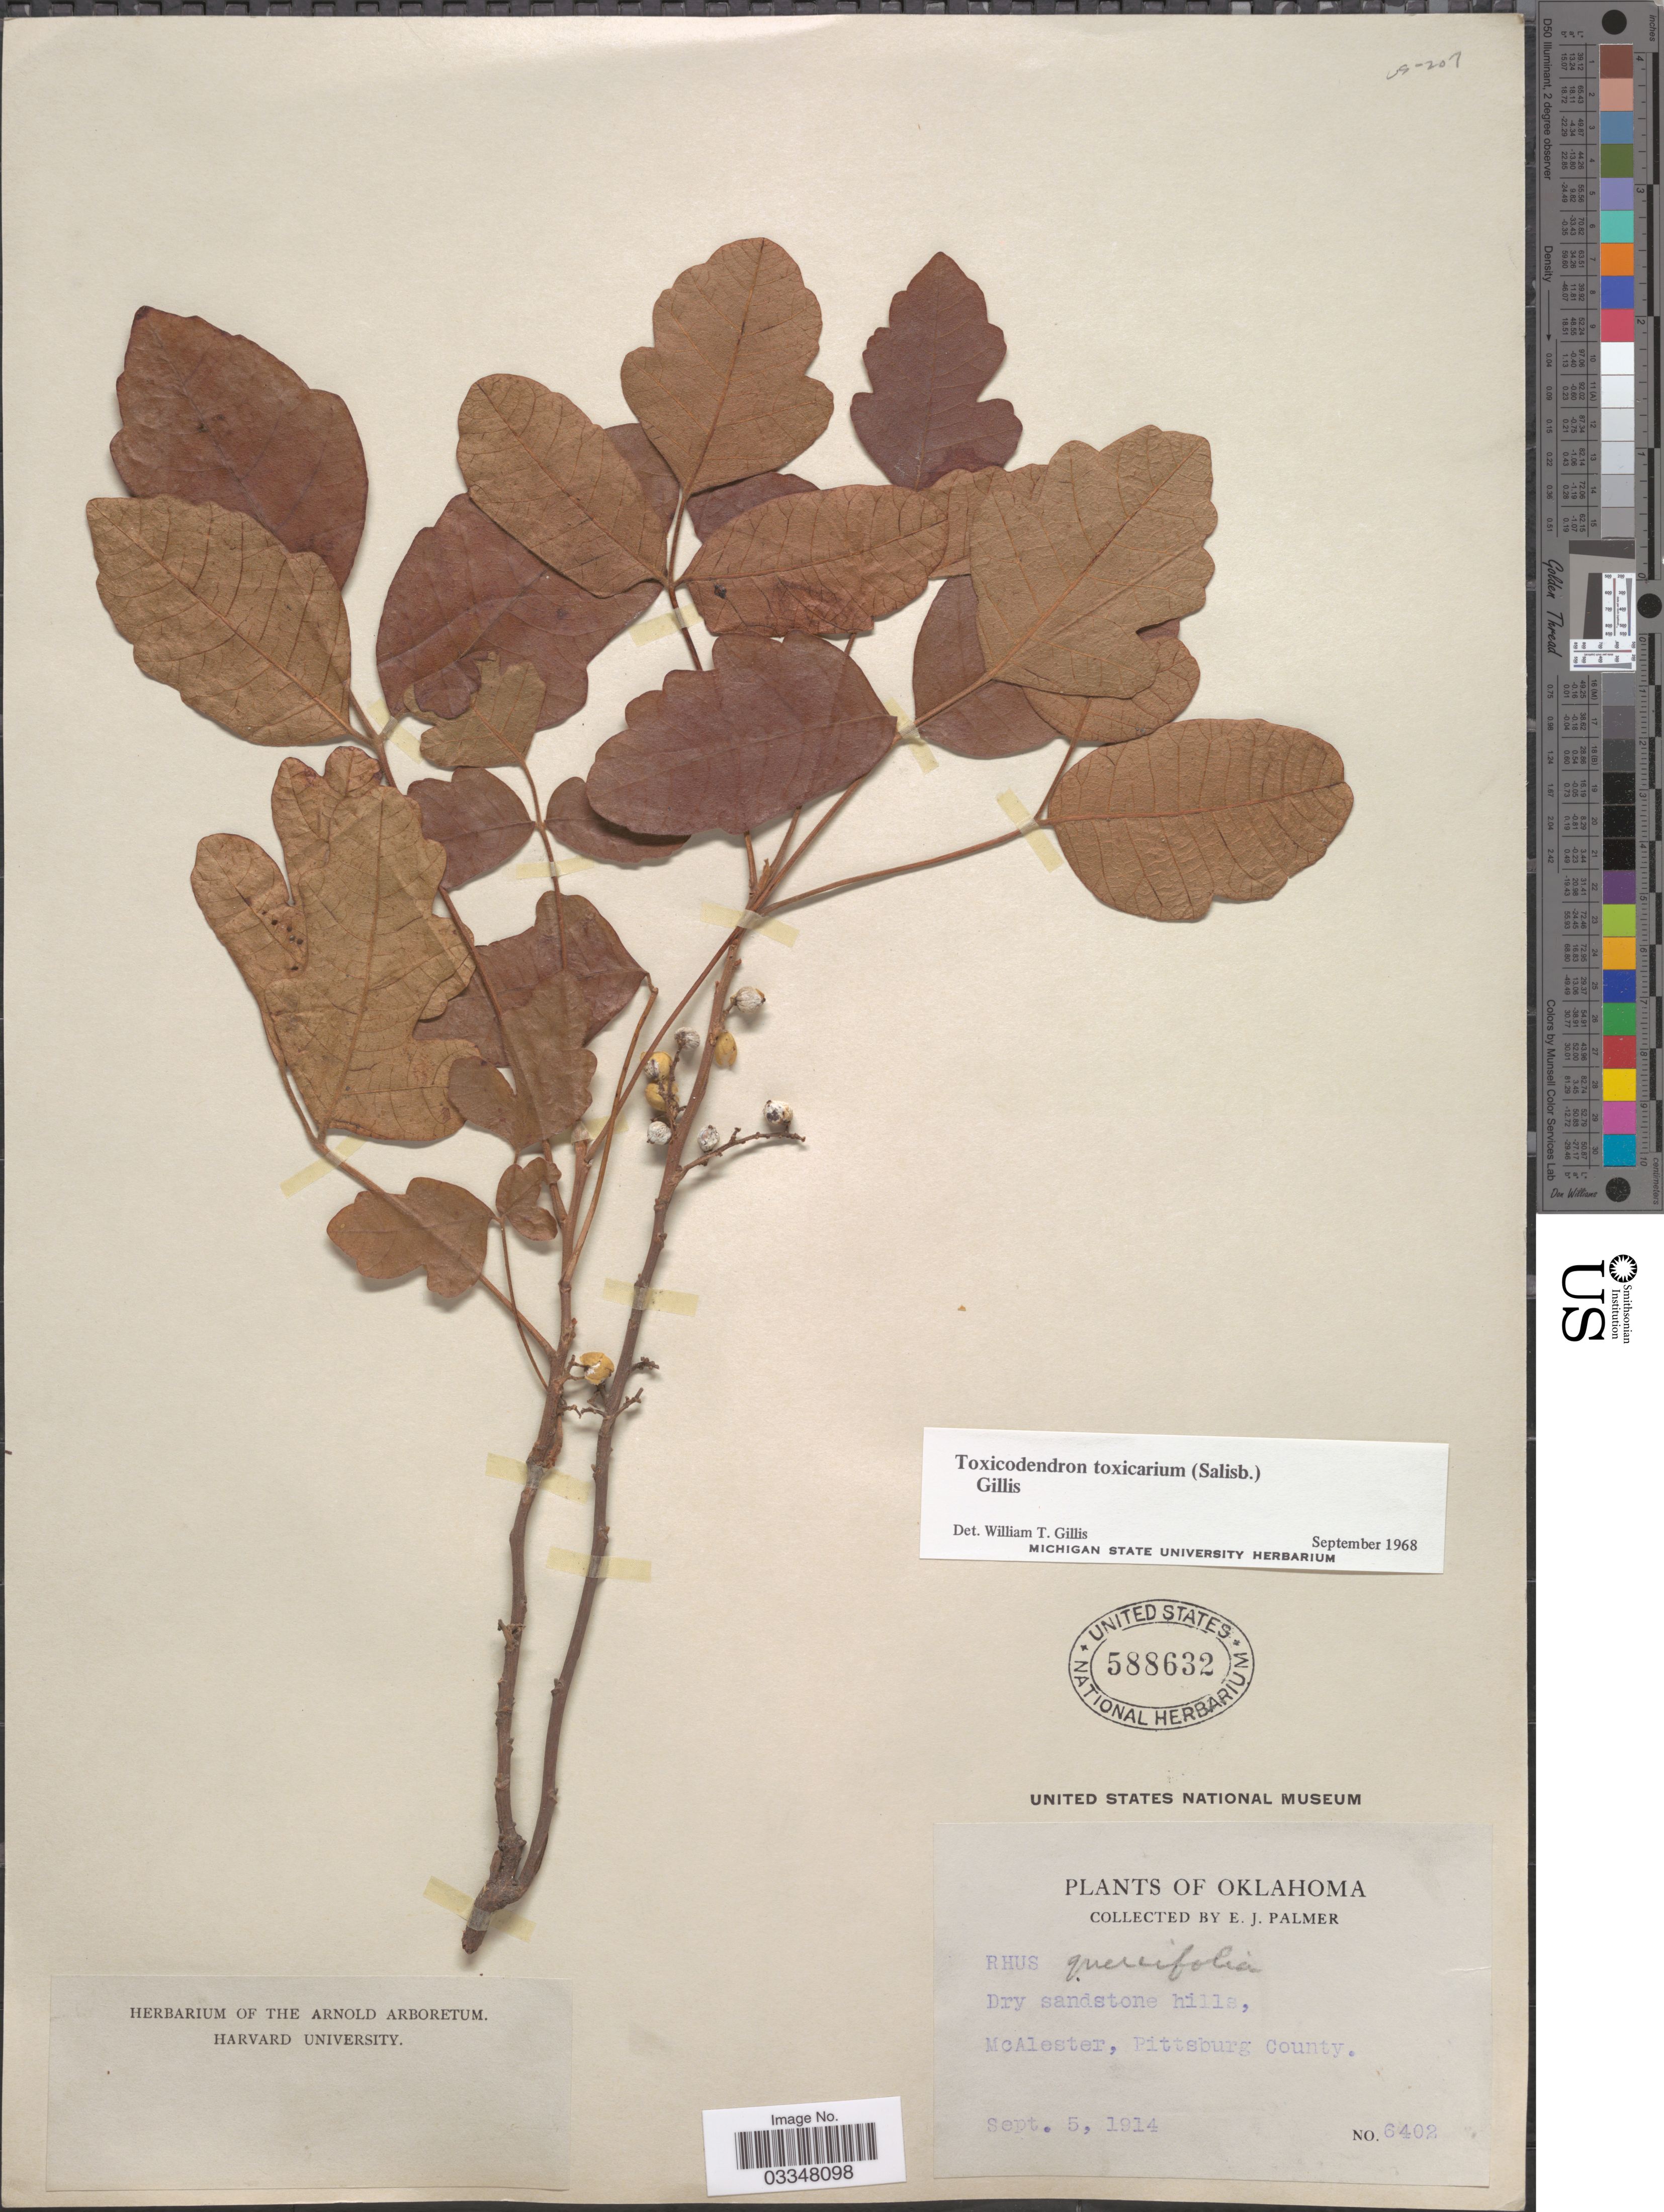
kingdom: Plantae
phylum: Tracheophyta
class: Magnoliopsida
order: Sapindales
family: Anacardiaceae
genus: Toxicodendron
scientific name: Toxicodendron toxicarium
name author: Gillis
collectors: E. J. Palmer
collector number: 6402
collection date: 1914-09-05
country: United States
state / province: Oklahoma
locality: McAlester, Pittsburg County.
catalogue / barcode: US 588632